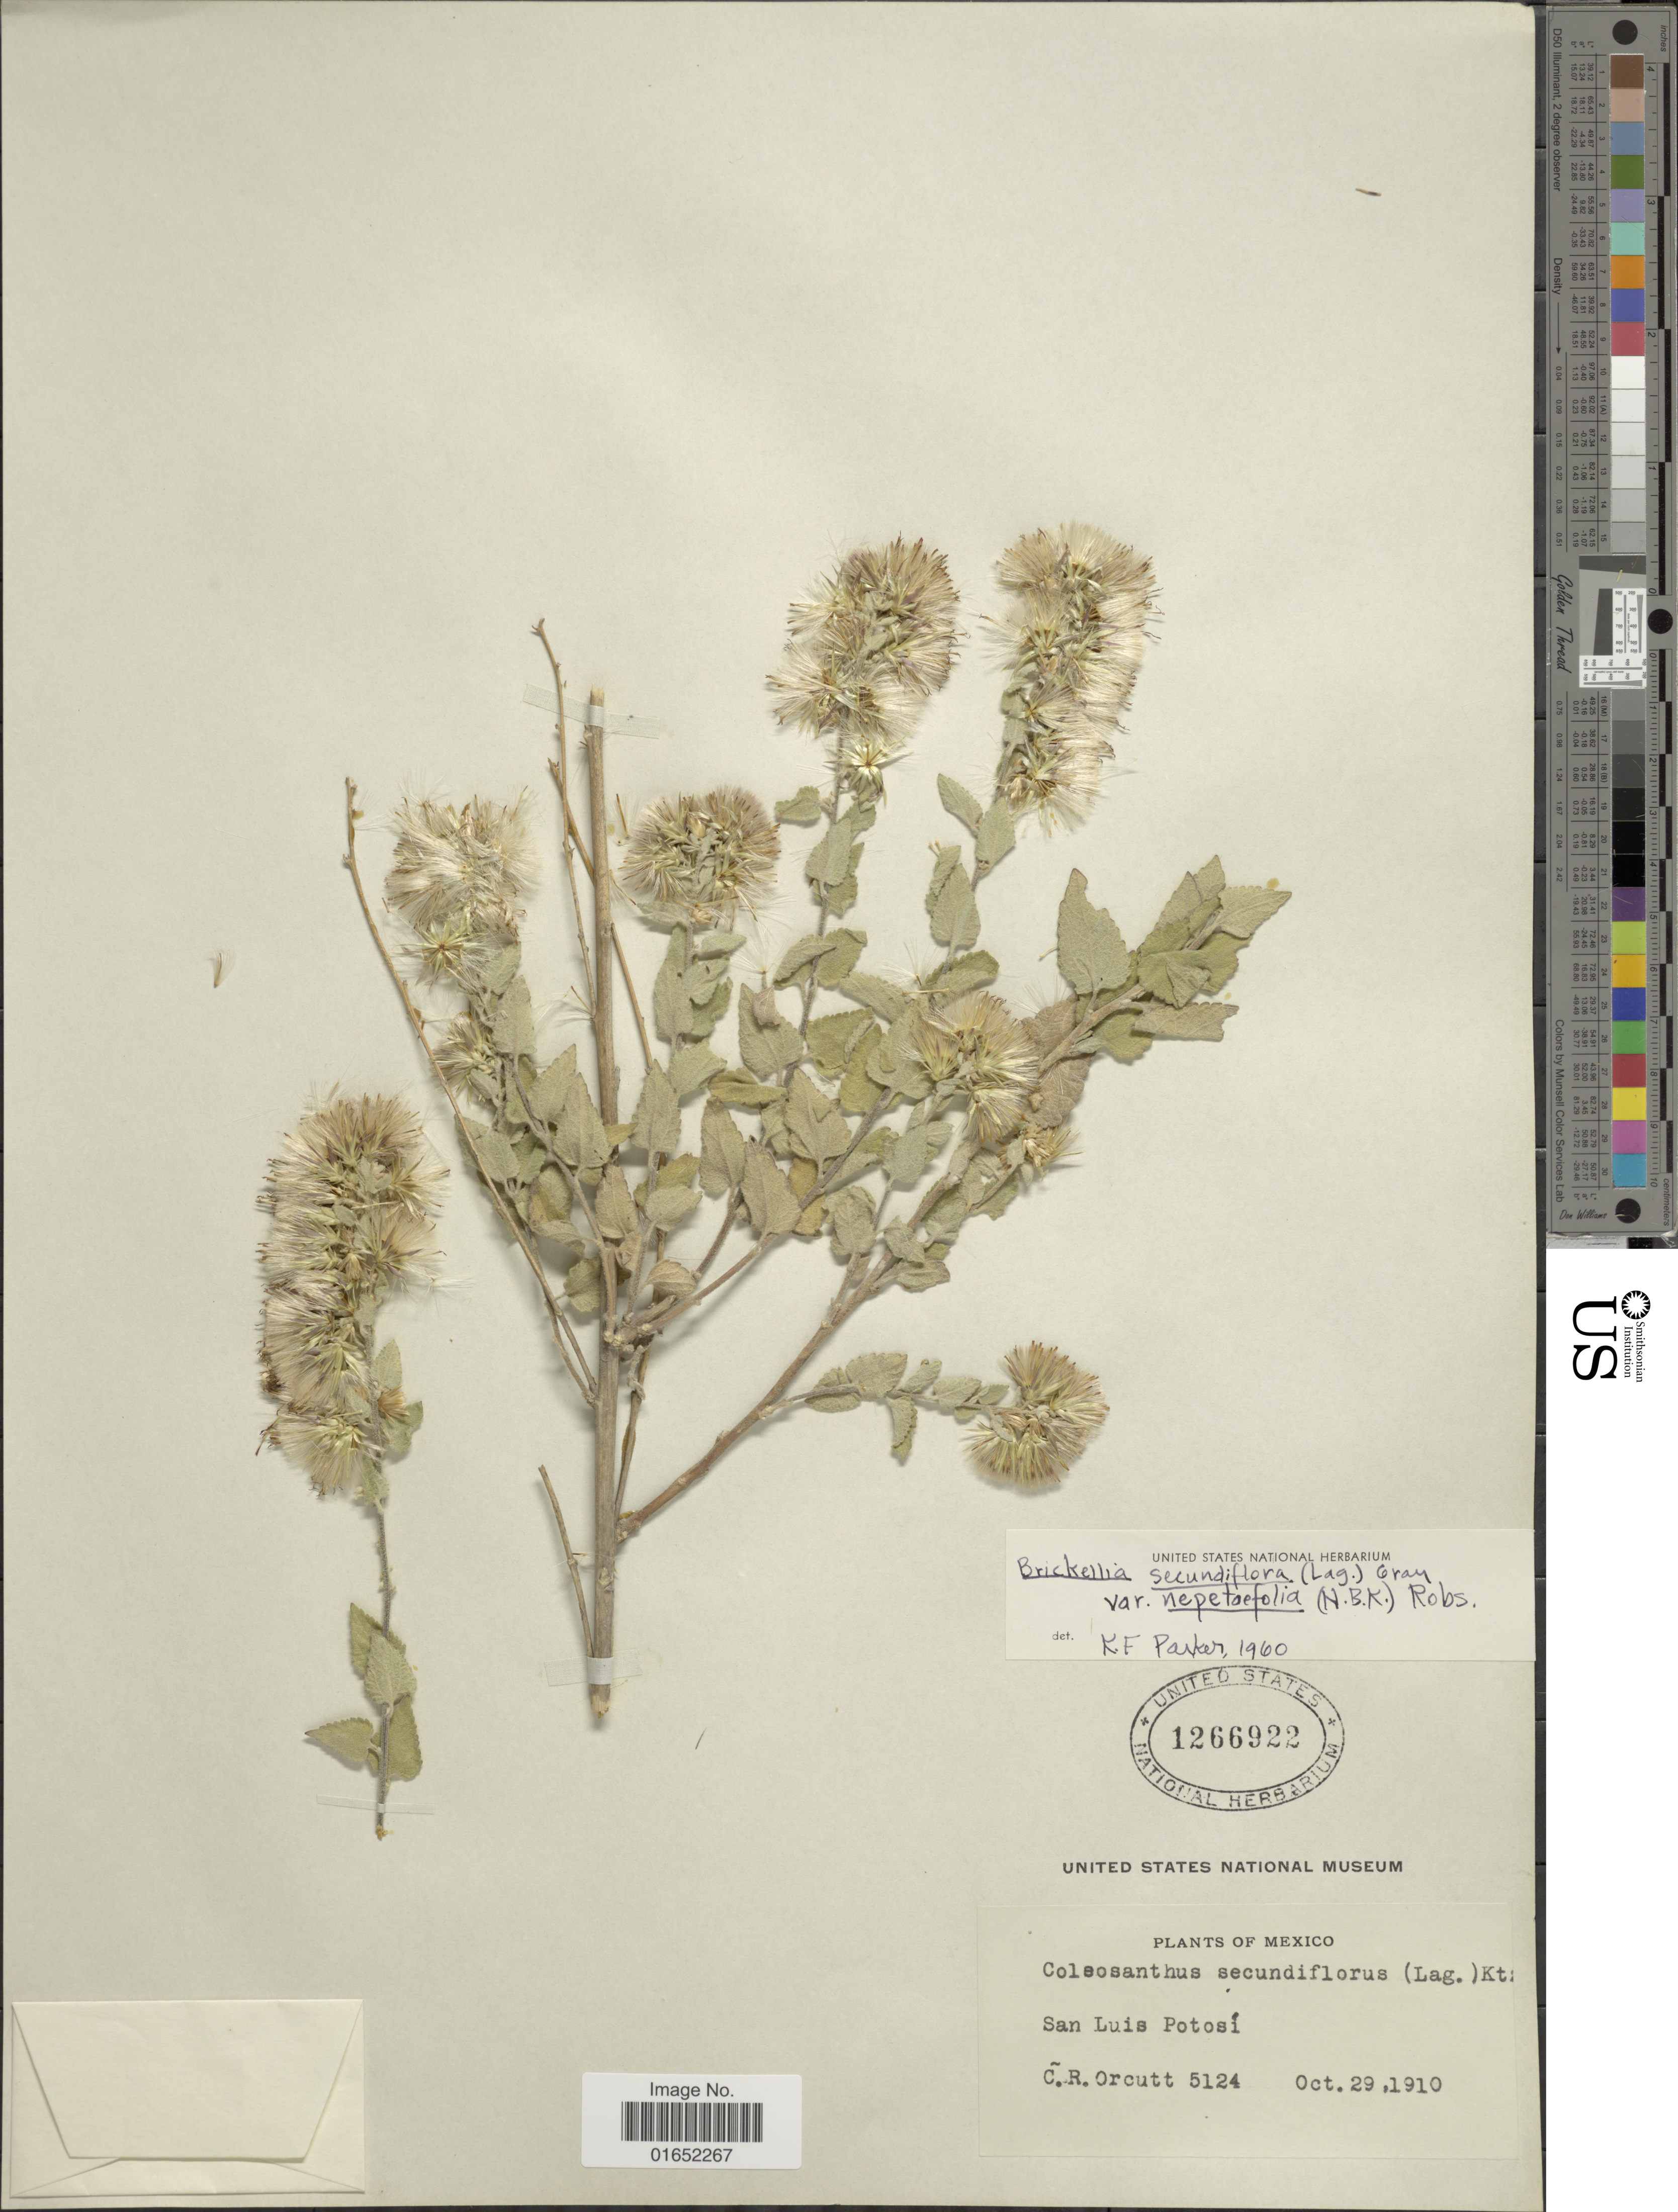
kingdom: Plantae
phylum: Tracheophyta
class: Magnoliopsida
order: Asterales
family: Asteraceae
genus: Brickellia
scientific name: Brickellia secundiflora var. nepetifolia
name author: (Kunth) B.L. Rob.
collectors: C. R. Orcutt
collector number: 5124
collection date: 1910-10-29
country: Mexico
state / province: San Luis Potosí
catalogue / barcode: US 1266922